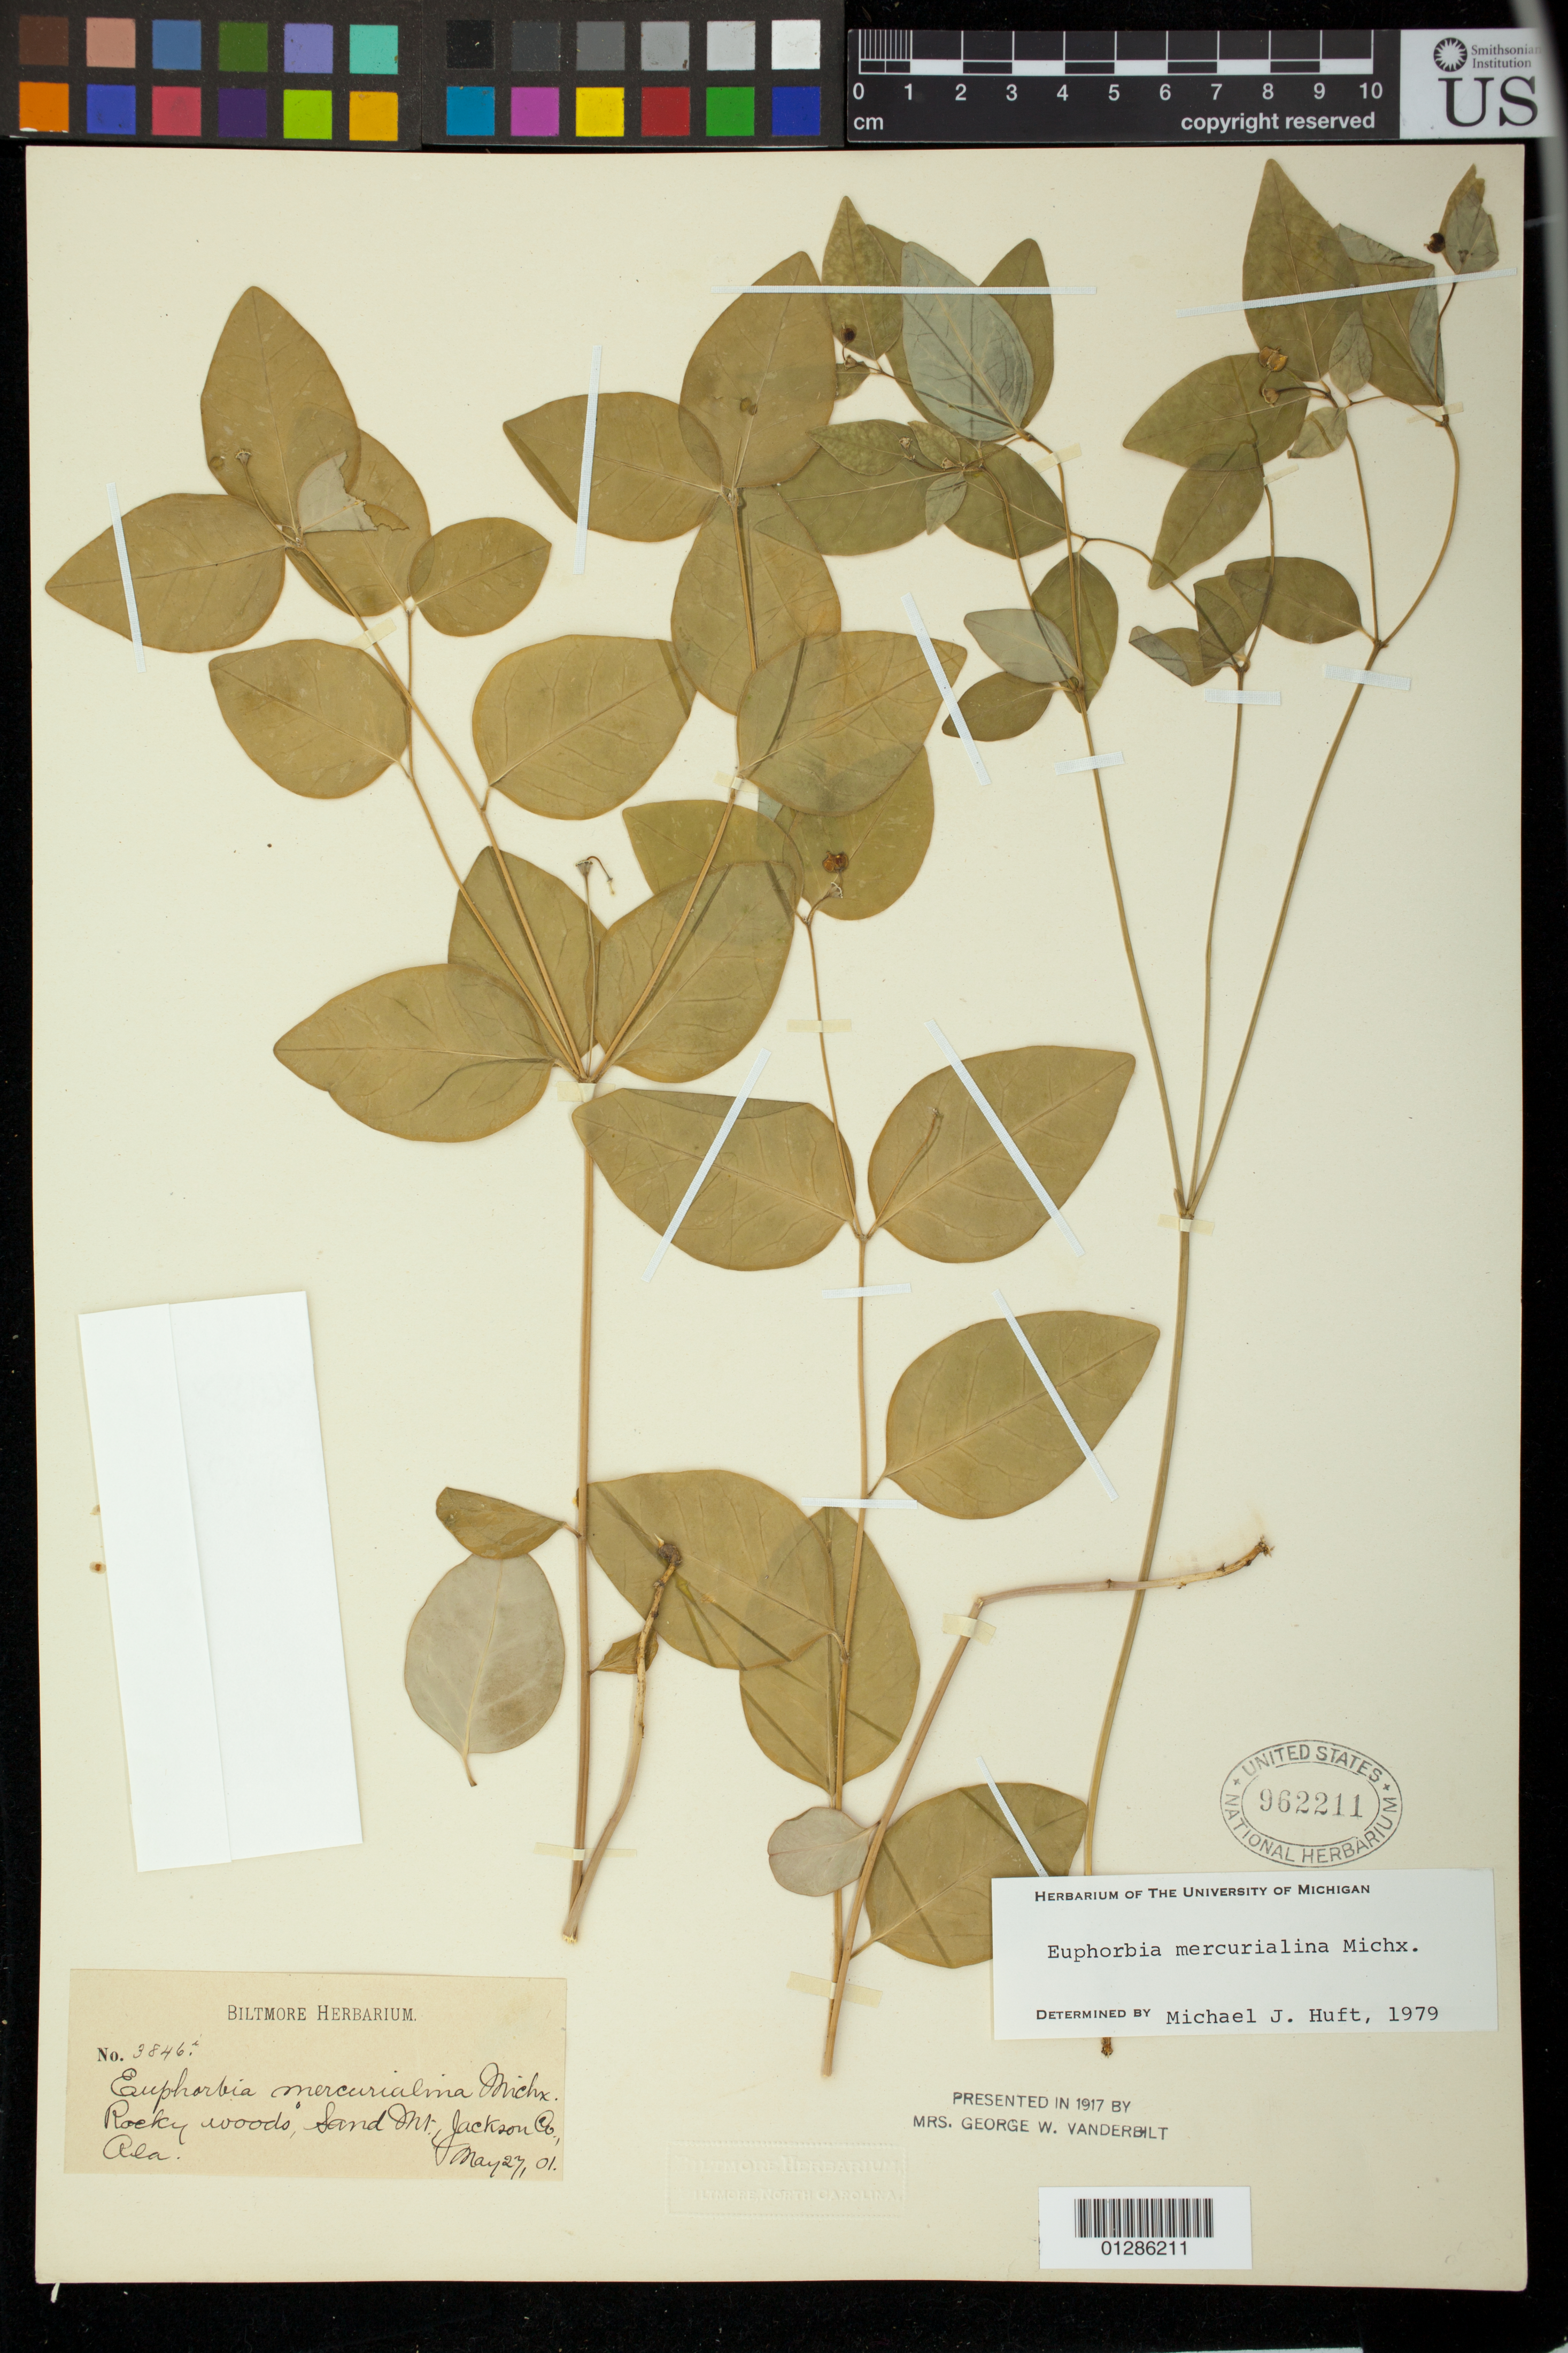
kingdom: Plantae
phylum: Tracheophyta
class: Magnoliopsida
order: Malpighiales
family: Euphorbiaceae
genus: Euphorbia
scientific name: Euphorbia mercurialina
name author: Michx.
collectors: ex herb. Biltmore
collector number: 3846i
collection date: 1901-05-27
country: United States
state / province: Alabama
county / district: Jackson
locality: Sand Mt.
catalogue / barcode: US 962211